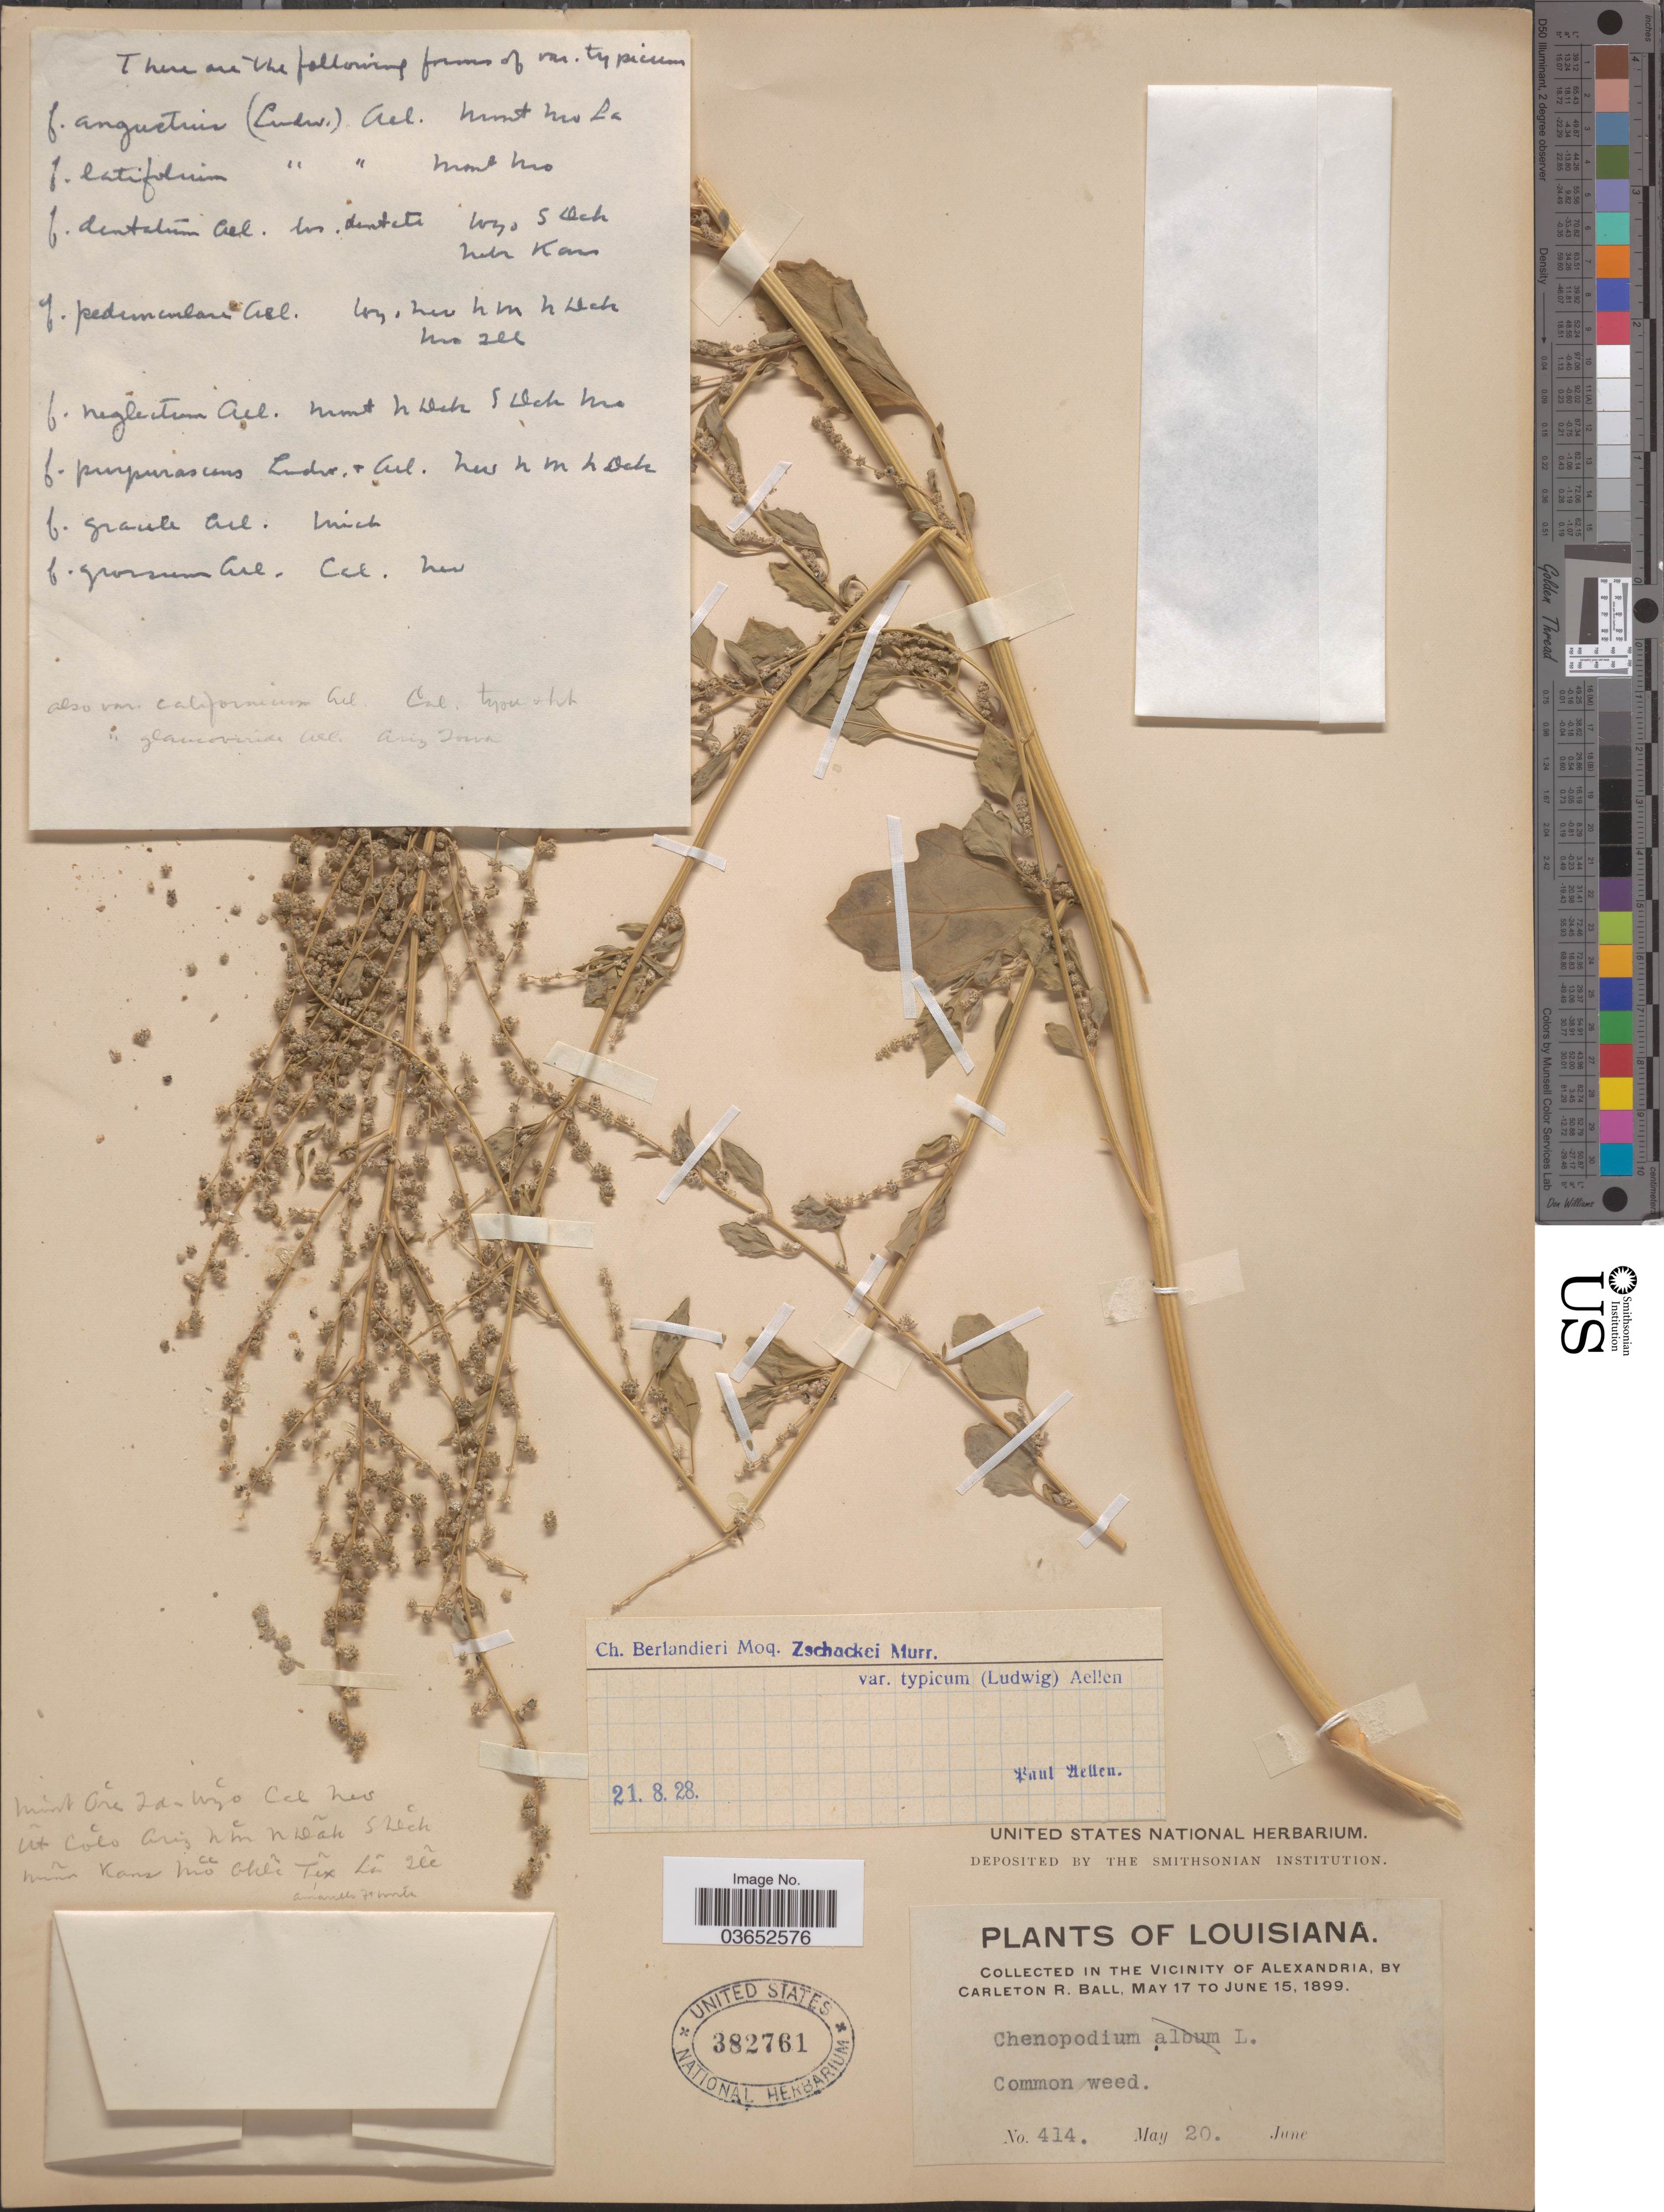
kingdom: Plantae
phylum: Tracheophyta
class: Magnoliopsida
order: Caryophyllales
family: Amaranthaceae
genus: Chenopodium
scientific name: Chenopodium berlandieri var. typicum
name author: A. Ludw. ex Graebn.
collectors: C. R. Ball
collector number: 414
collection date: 1899-05-20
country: United States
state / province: Louisiana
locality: In the vicinity of Alexandria.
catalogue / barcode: US 382761